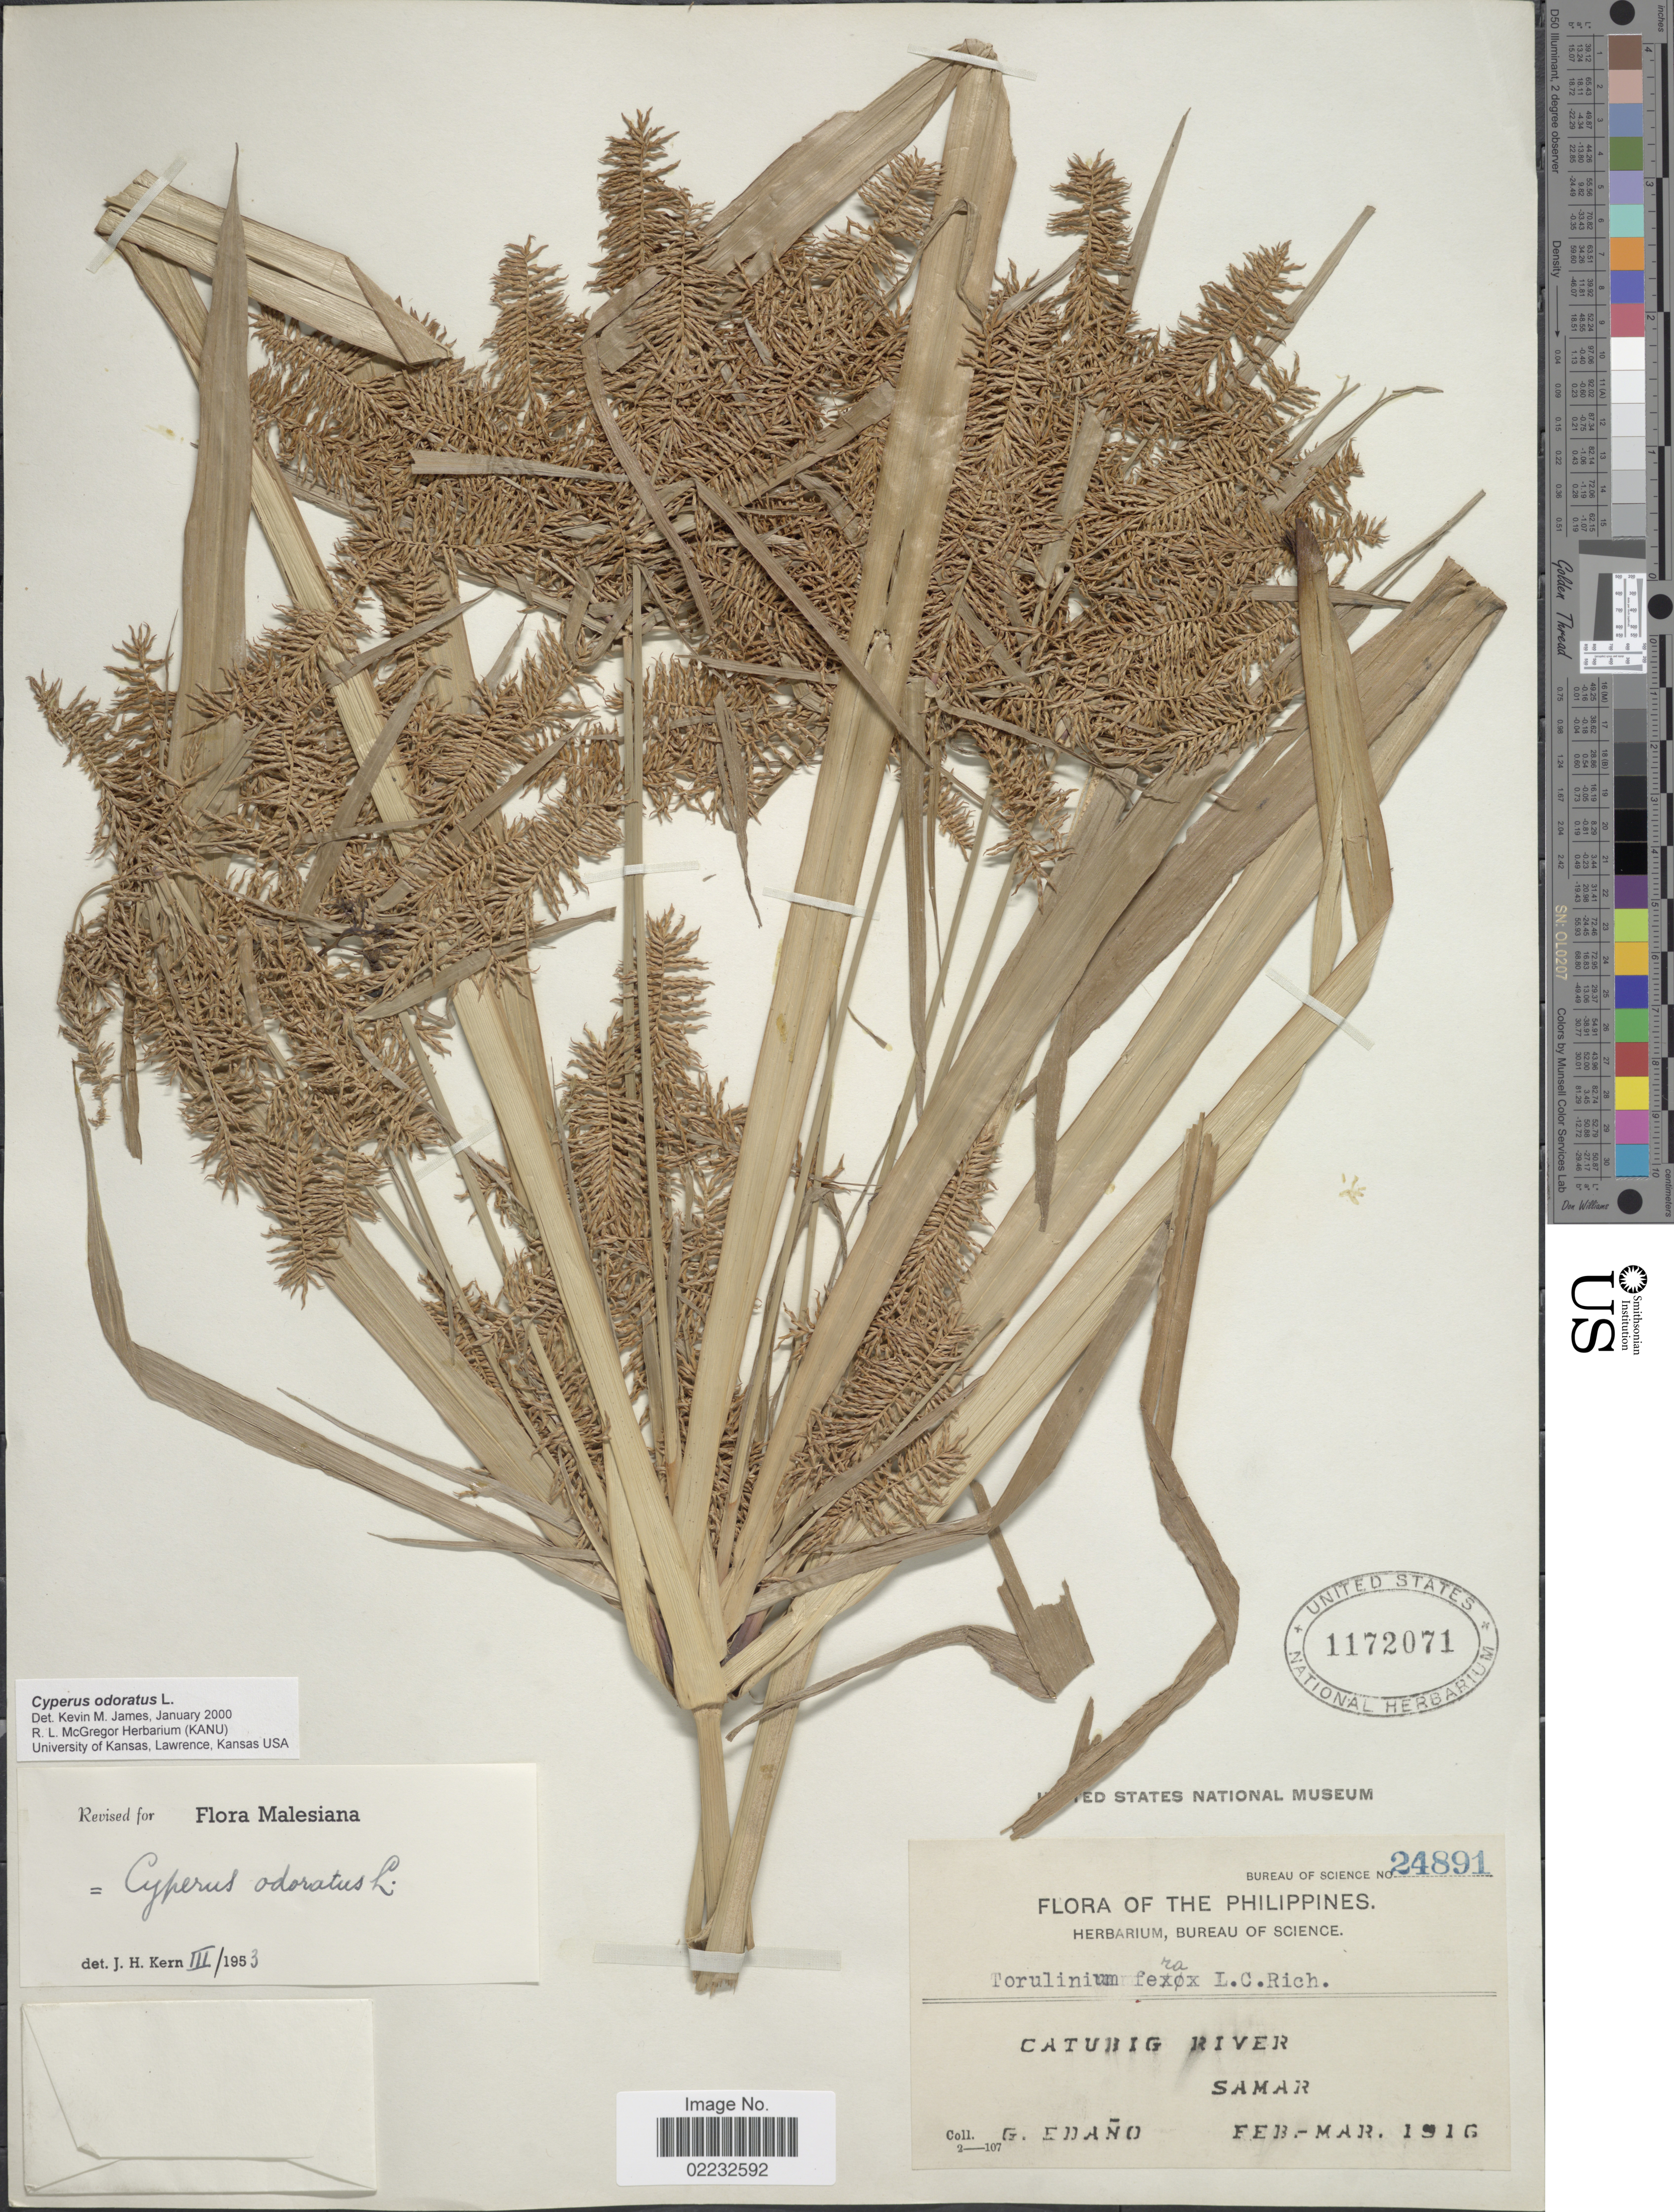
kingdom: Plantae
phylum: Tracheophyta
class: Liliopsida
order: Poales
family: Cyperaceae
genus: Cyperus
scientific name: Cyperus odoratus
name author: L.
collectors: G. Edaño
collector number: Bureau of Science 24891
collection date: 1916-02/1916-03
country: Philippines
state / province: Eastern Visayas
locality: Catubig River. Samar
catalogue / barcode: US 1172071